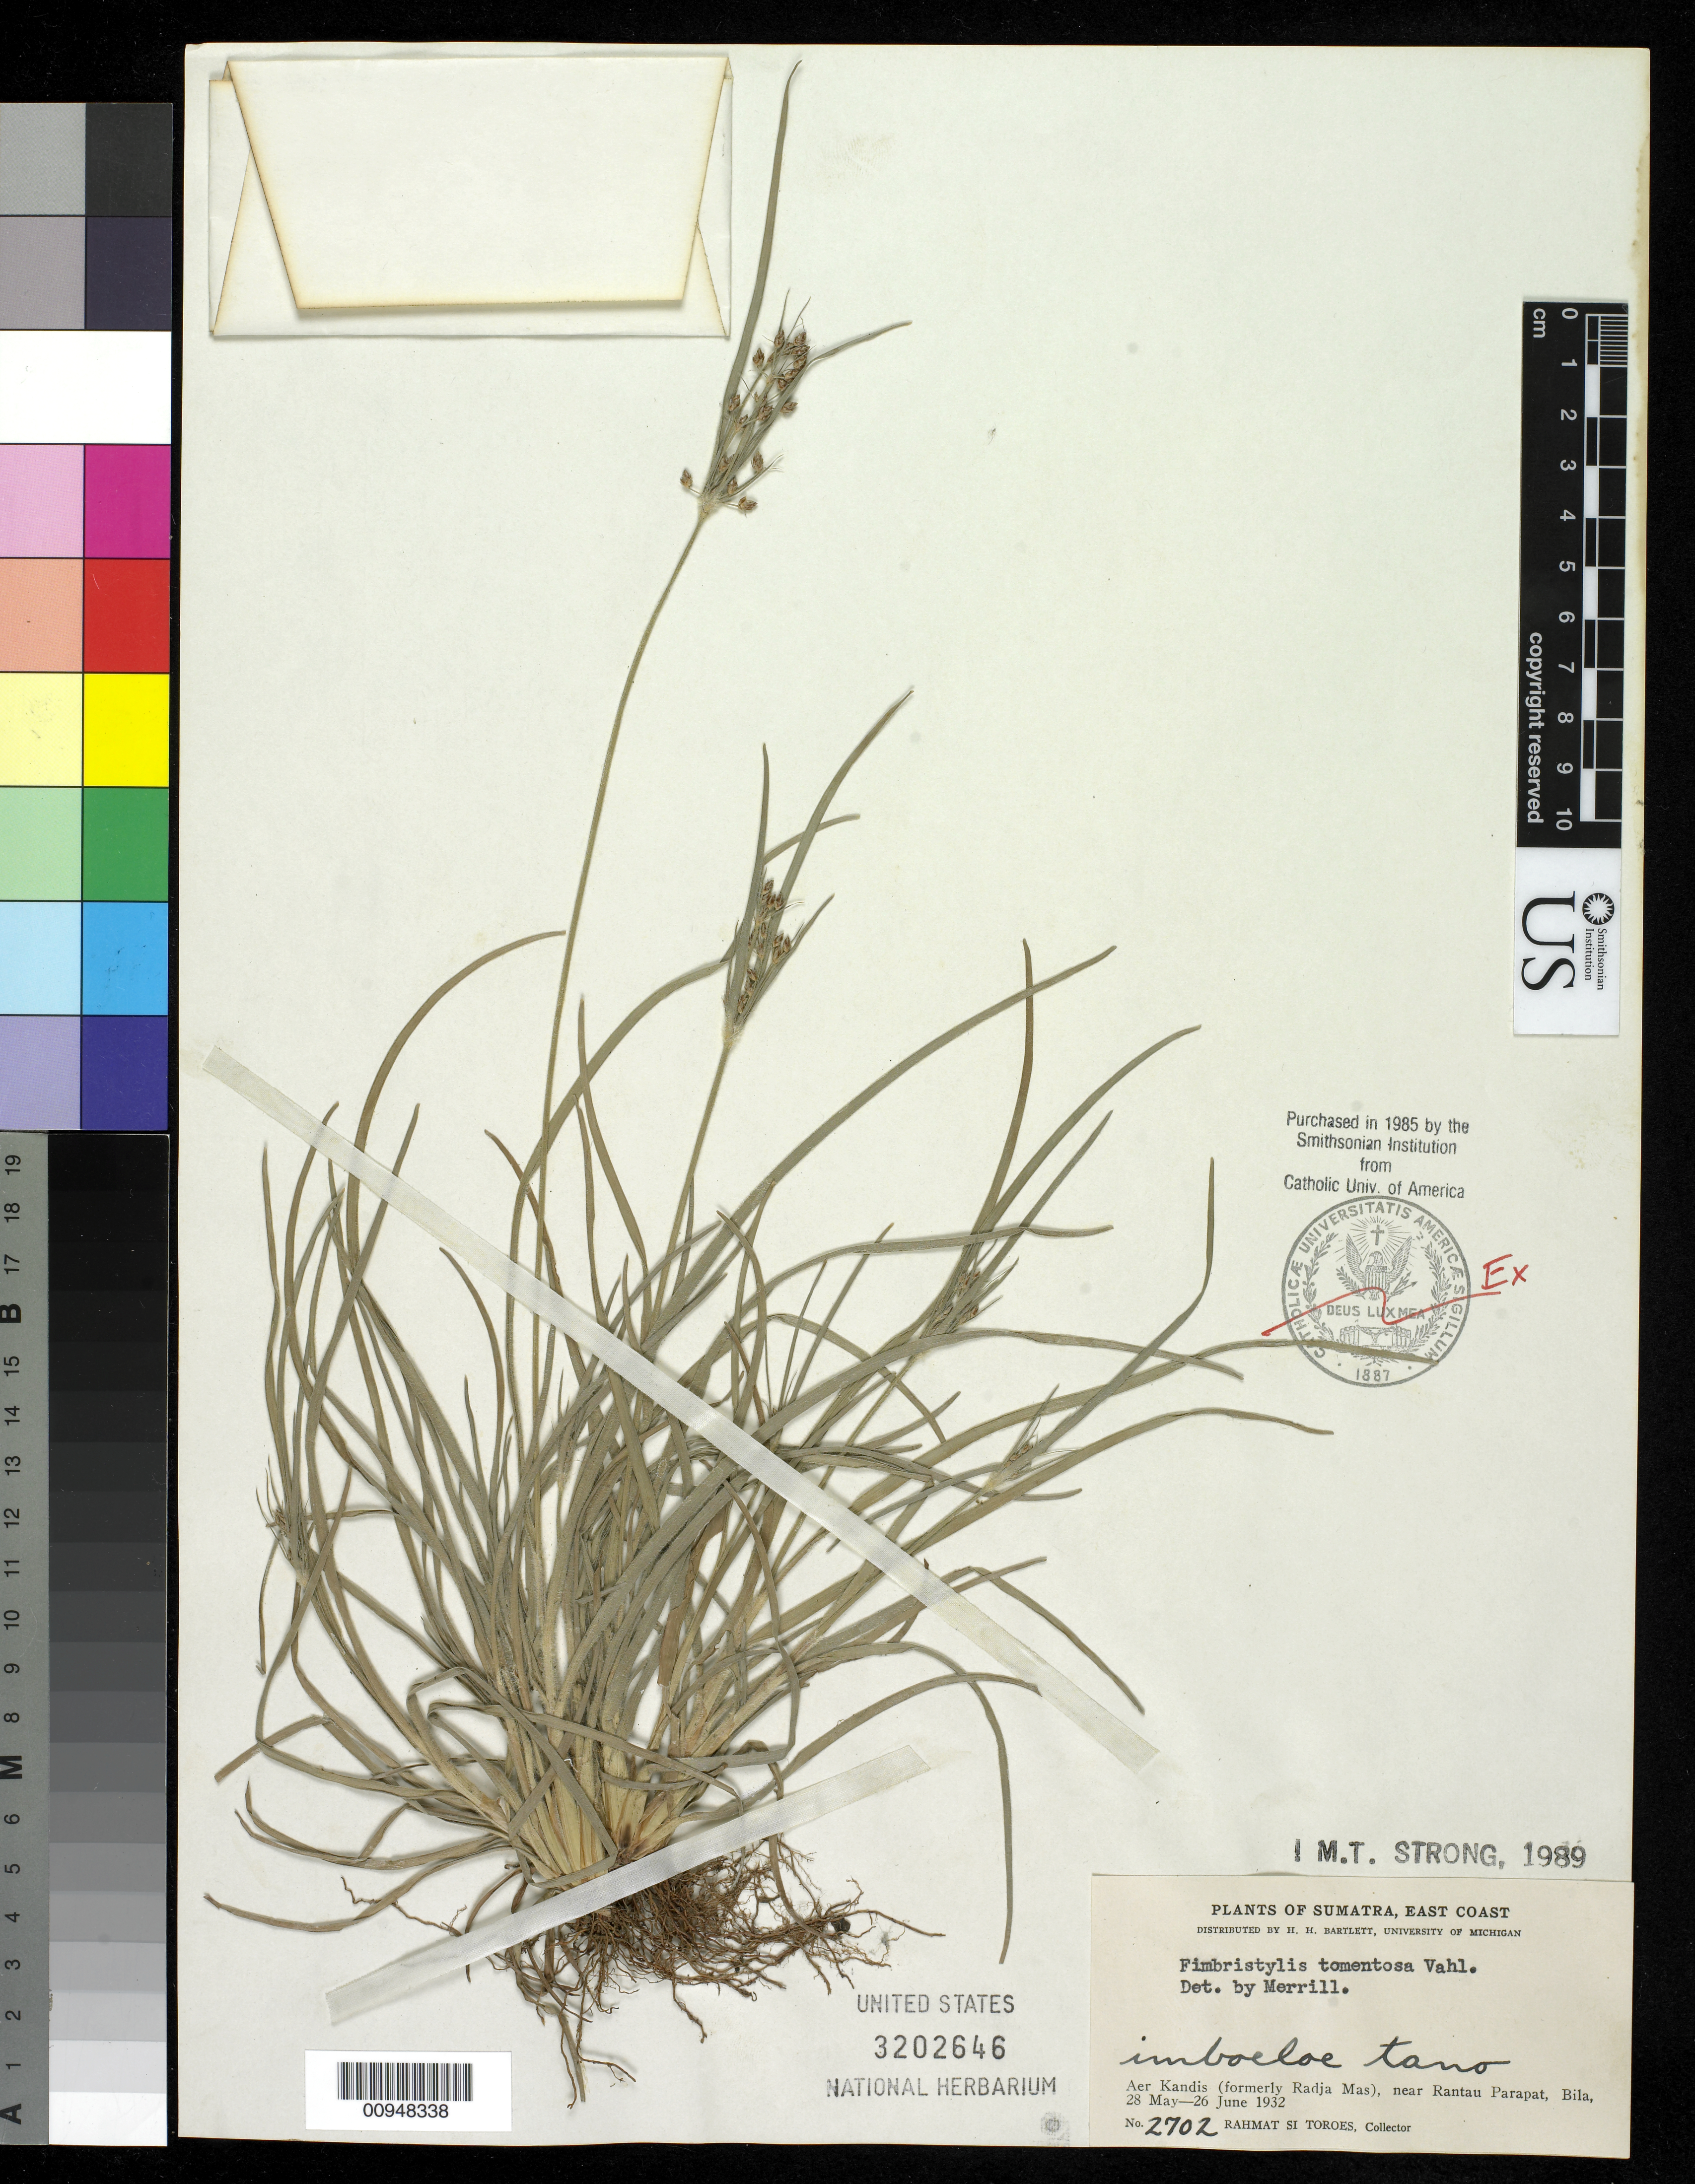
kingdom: Plantae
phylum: Tracheophyta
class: Liliopsida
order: Poales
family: Cyperaceae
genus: Fimbristylis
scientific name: Fimbristylis tomentosa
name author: Vahl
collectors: Rahmat Si Boeea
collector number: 2702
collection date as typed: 28 May 1932 to 26 Jun 1932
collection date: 1932-05-28/1932-06-26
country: Indonesia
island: Sumatra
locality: Aer Kandis (formerly Radja Mas) near Rantau Parapat, Bila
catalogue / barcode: US 3202646